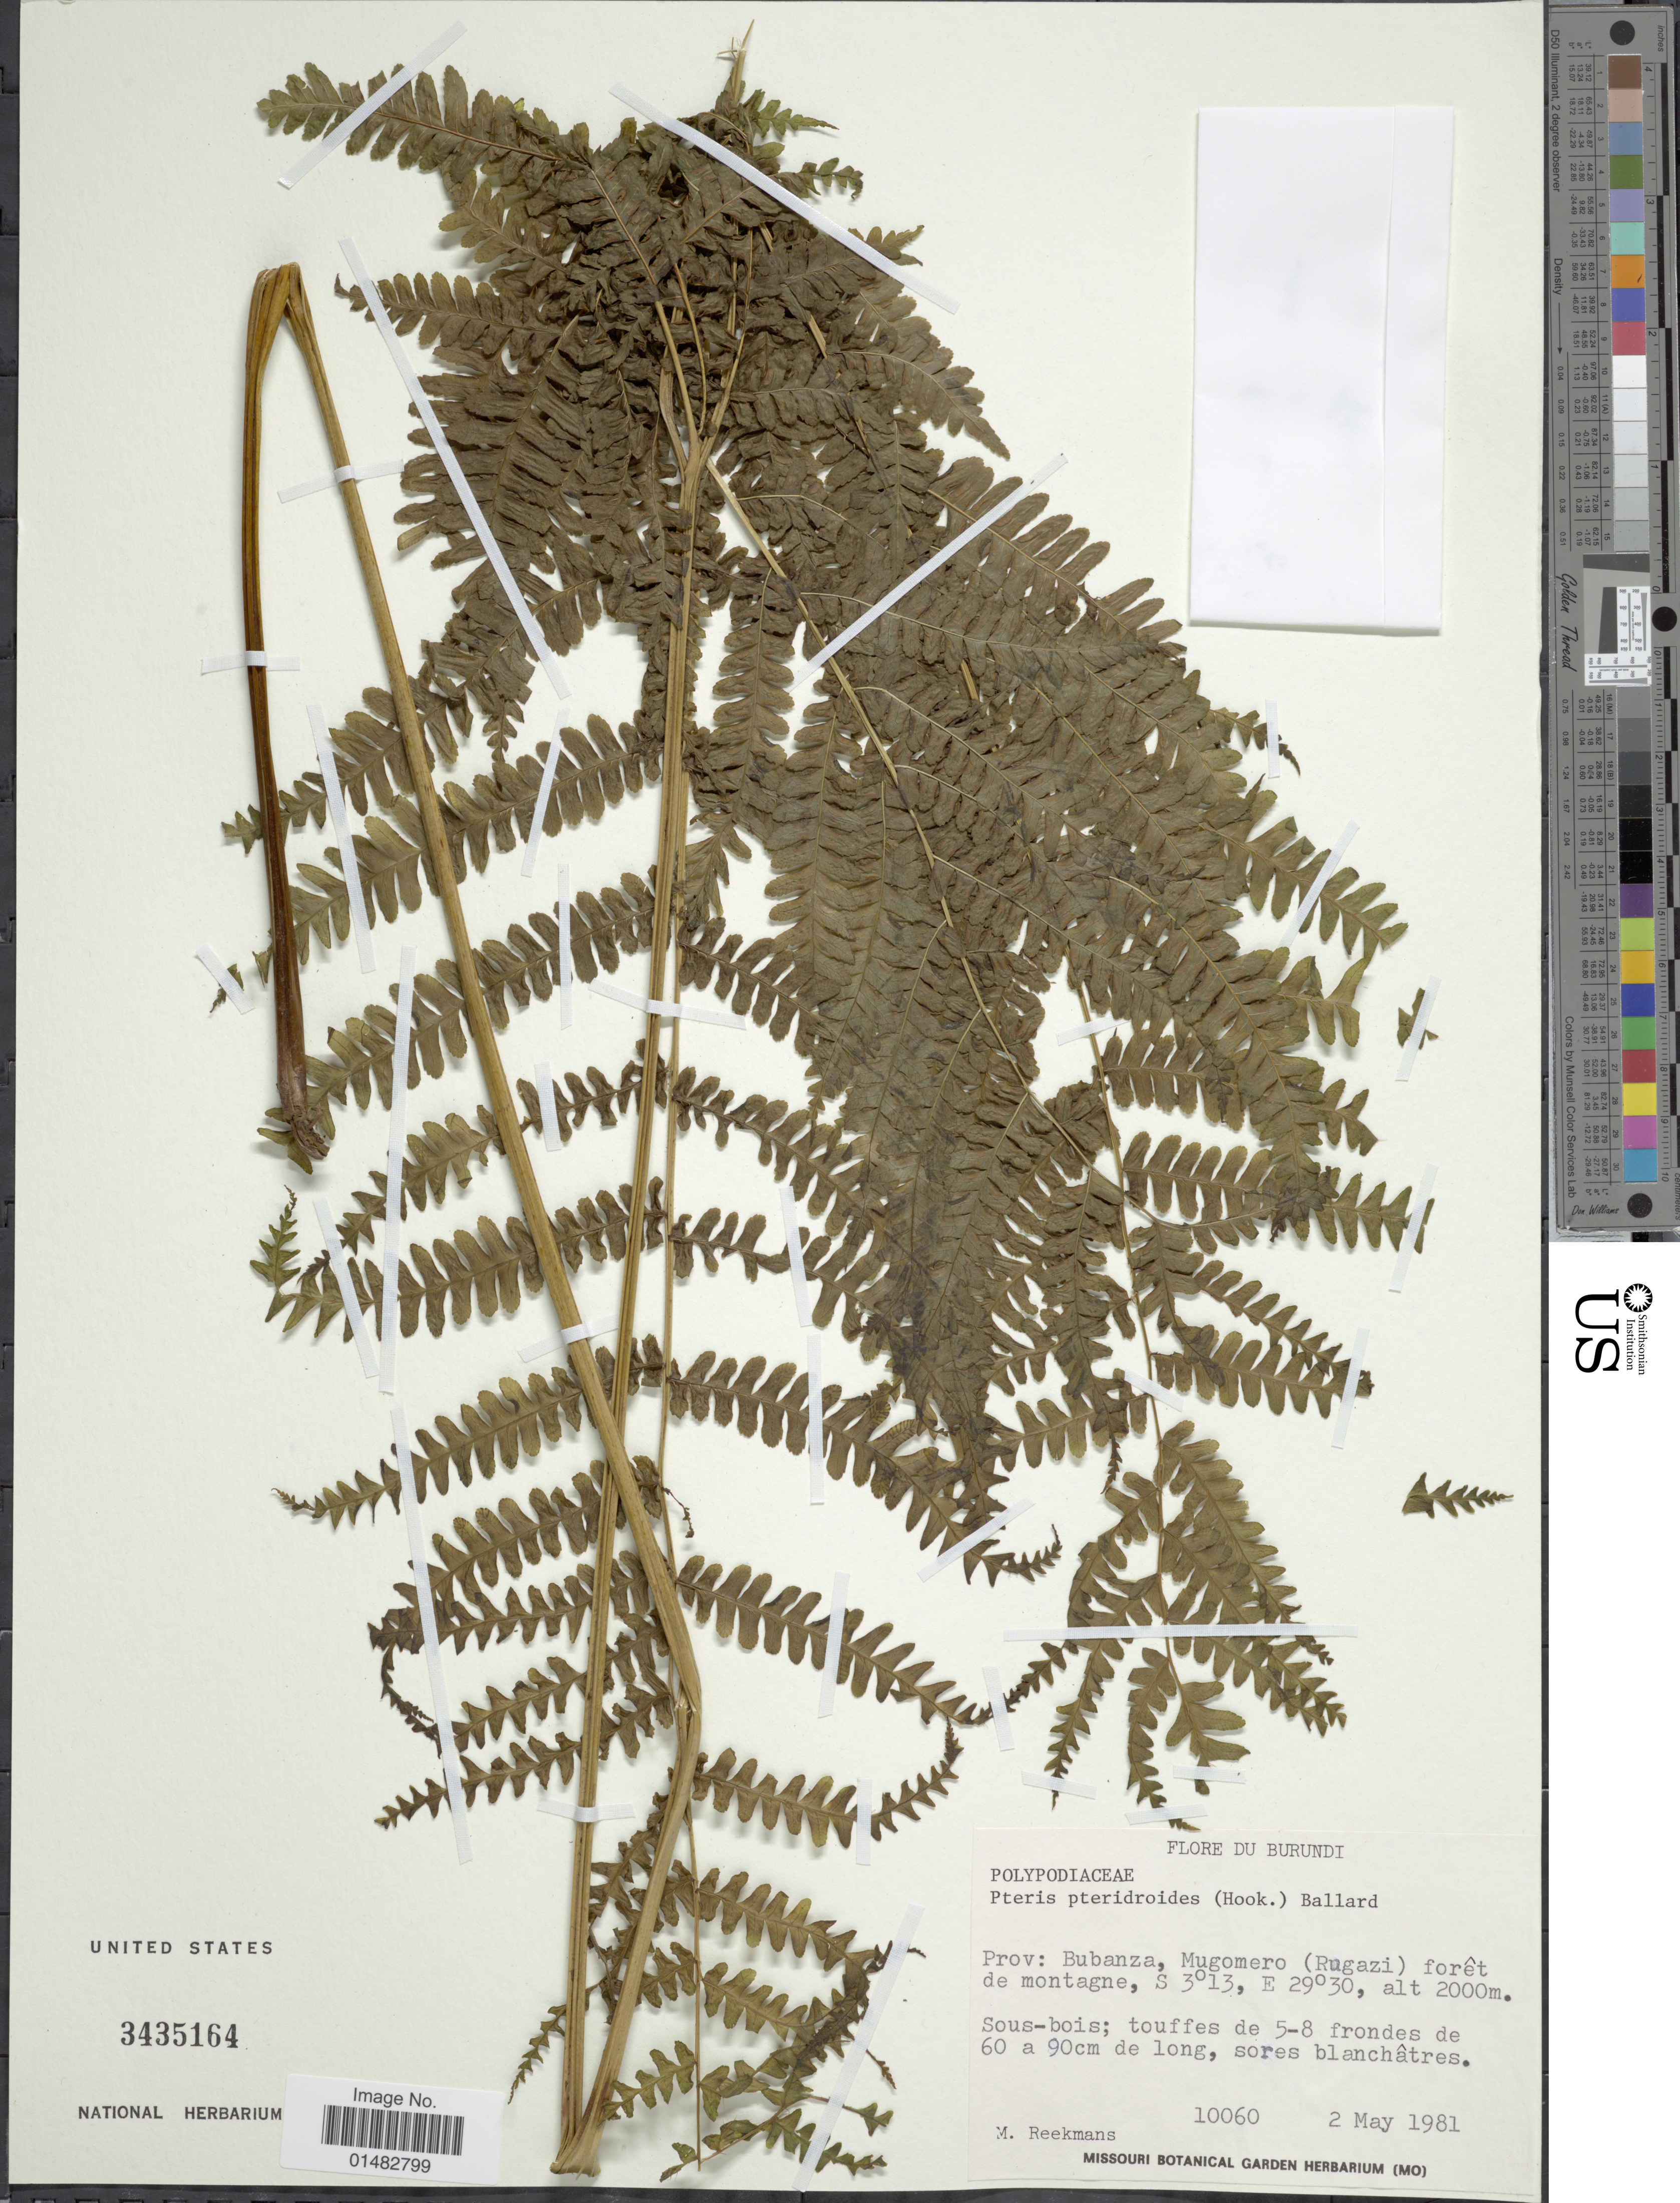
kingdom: Plantae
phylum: Tracheophyta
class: Polypodiopsida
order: Polypodiales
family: Pteridaceae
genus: Pteris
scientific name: Pteris pteridioides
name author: (Hook.) Ballard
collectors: M. Reekmans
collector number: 10060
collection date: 1981-05-02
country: Burundi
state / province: Bubanza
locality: Burundi, Prov. Bubanza, Mugomero (Rugazi) forest de montagne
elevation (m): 2000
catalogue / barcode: US 3435164